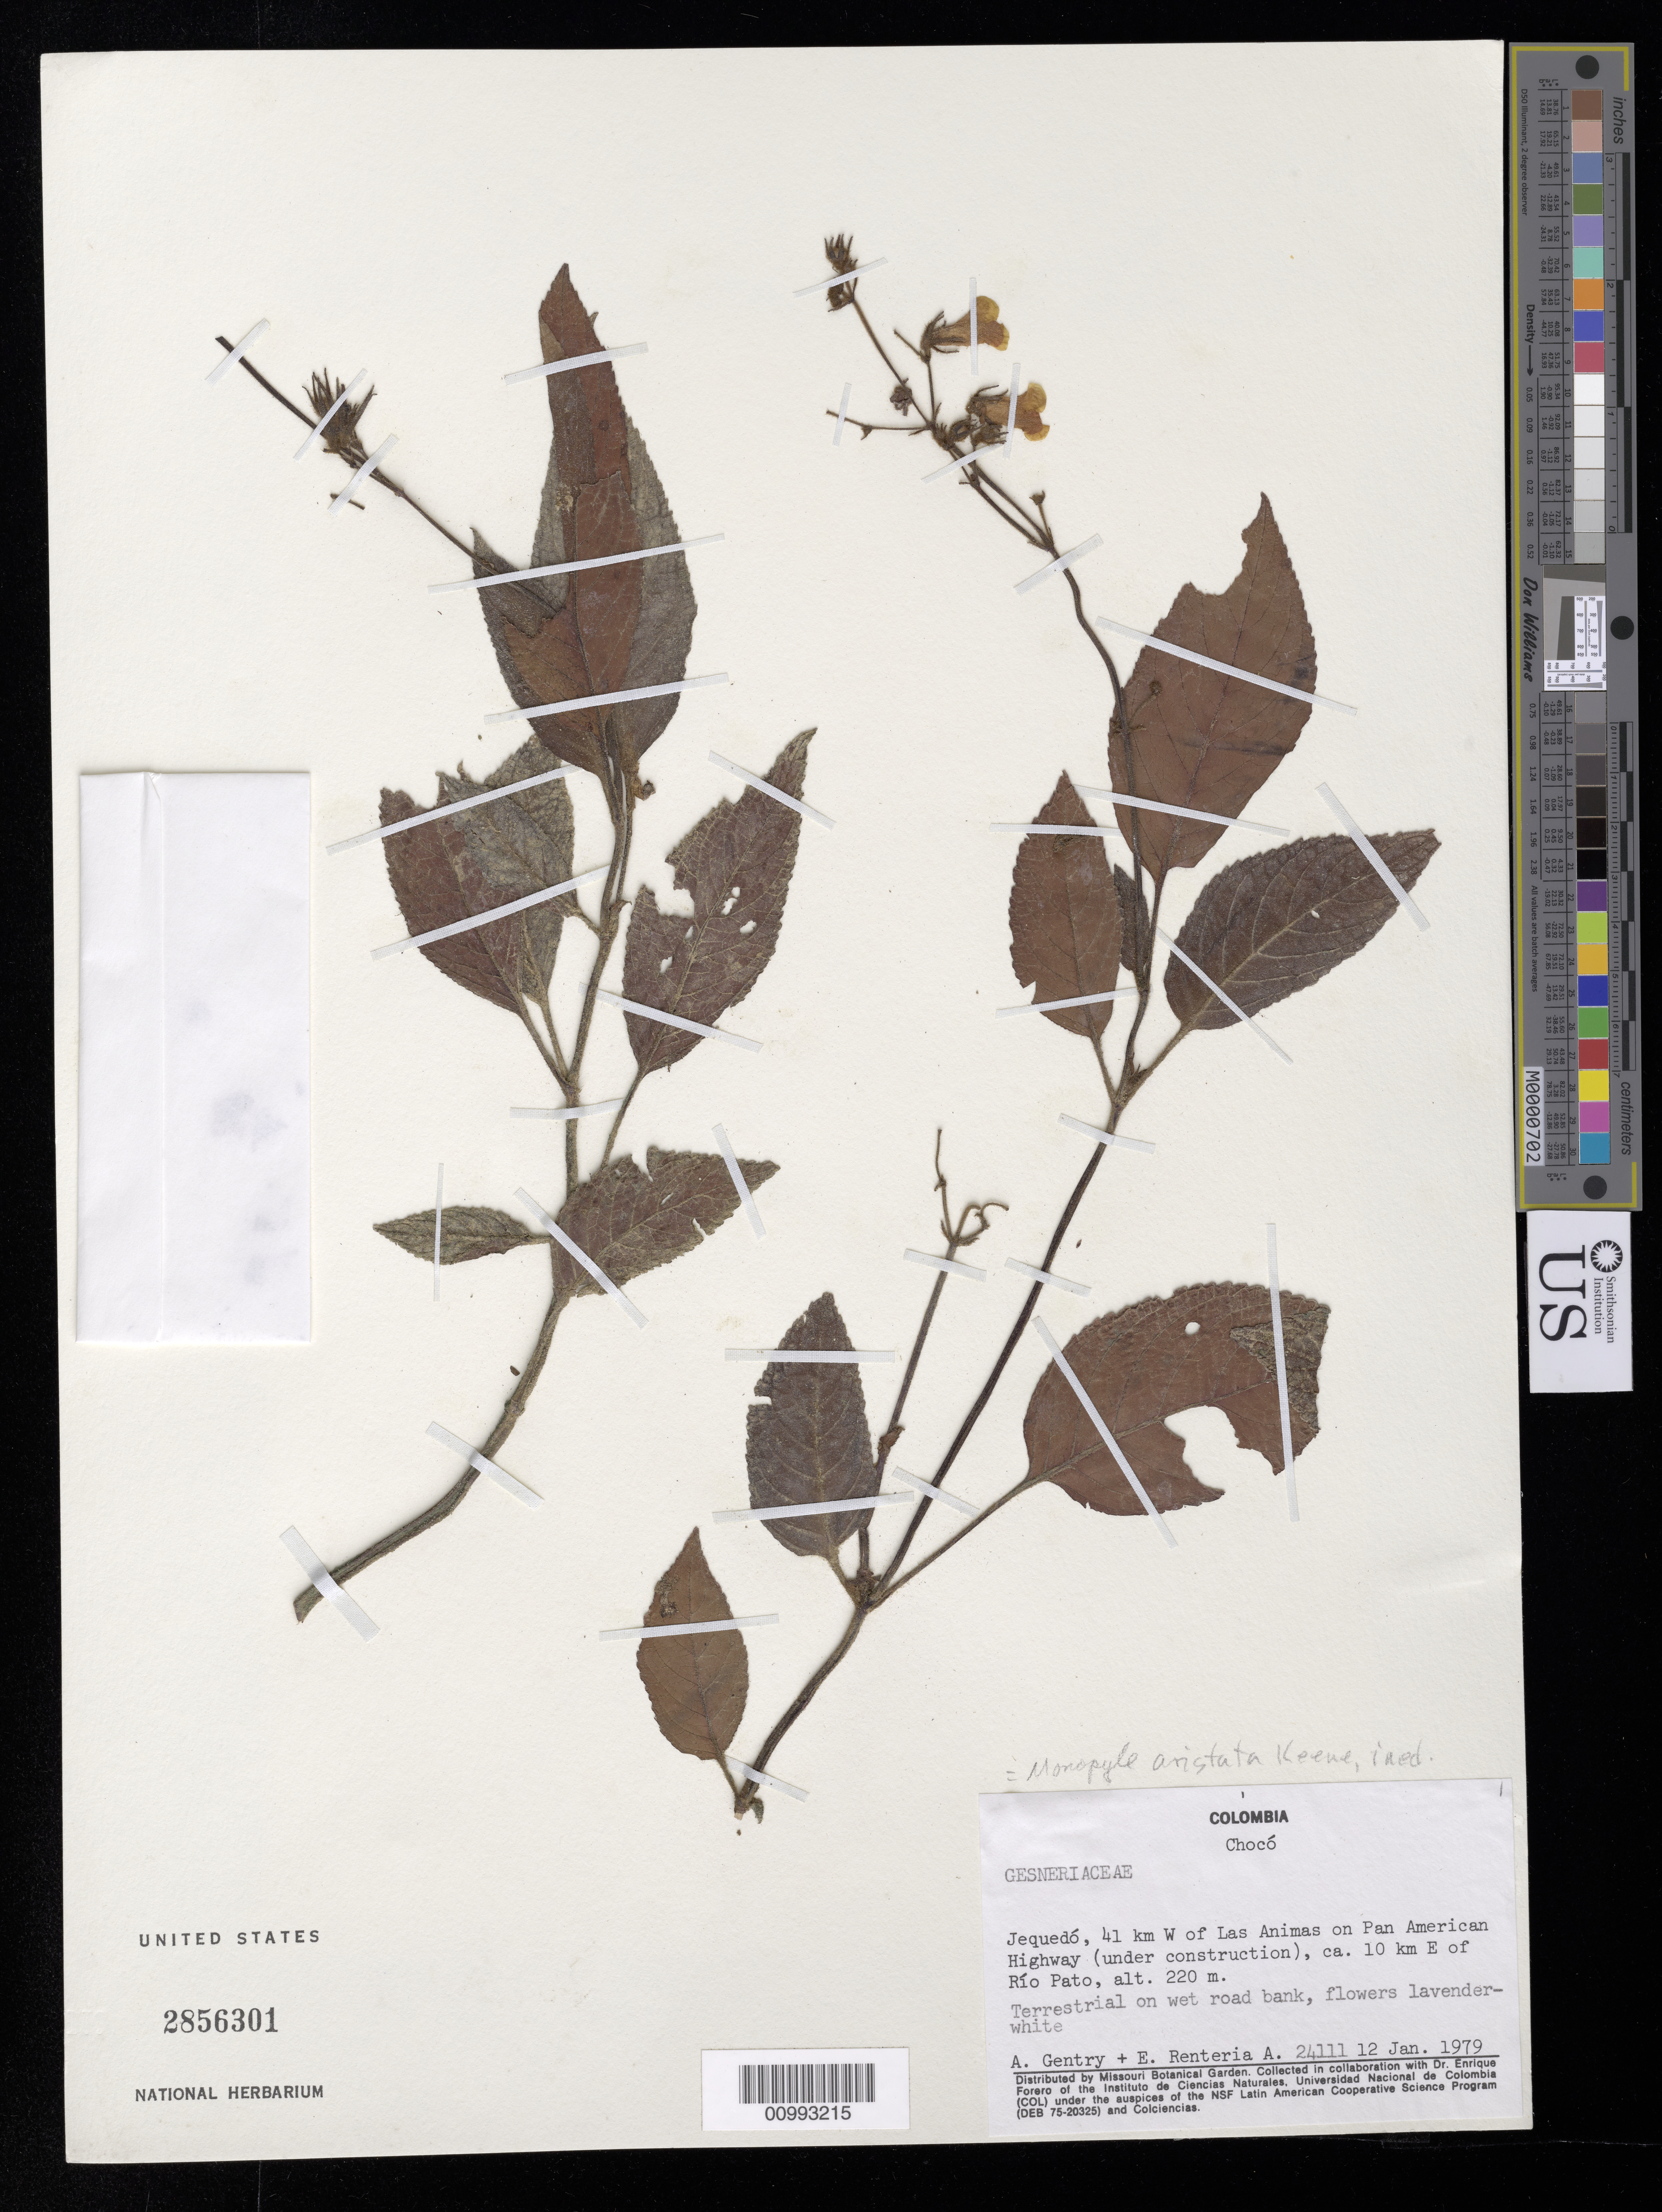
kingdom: Plantae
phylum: Tracheophyta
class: Magnoliopsida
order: Lamiales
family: Gesneriaceae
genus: Monopyle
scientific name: Monopyle macrocarpa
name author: Benth.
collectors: A. H. Gentry & E. Renteria A.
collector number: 24111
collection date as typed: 12 Jan 1979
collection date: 1979-01-12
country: Colombia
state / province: Chocó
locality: Jequedó, 41 km W of Las Animas on Pan American Highway (under construction), ca. 10 km E of Río Pato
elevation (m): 220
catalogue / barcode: US 2856301